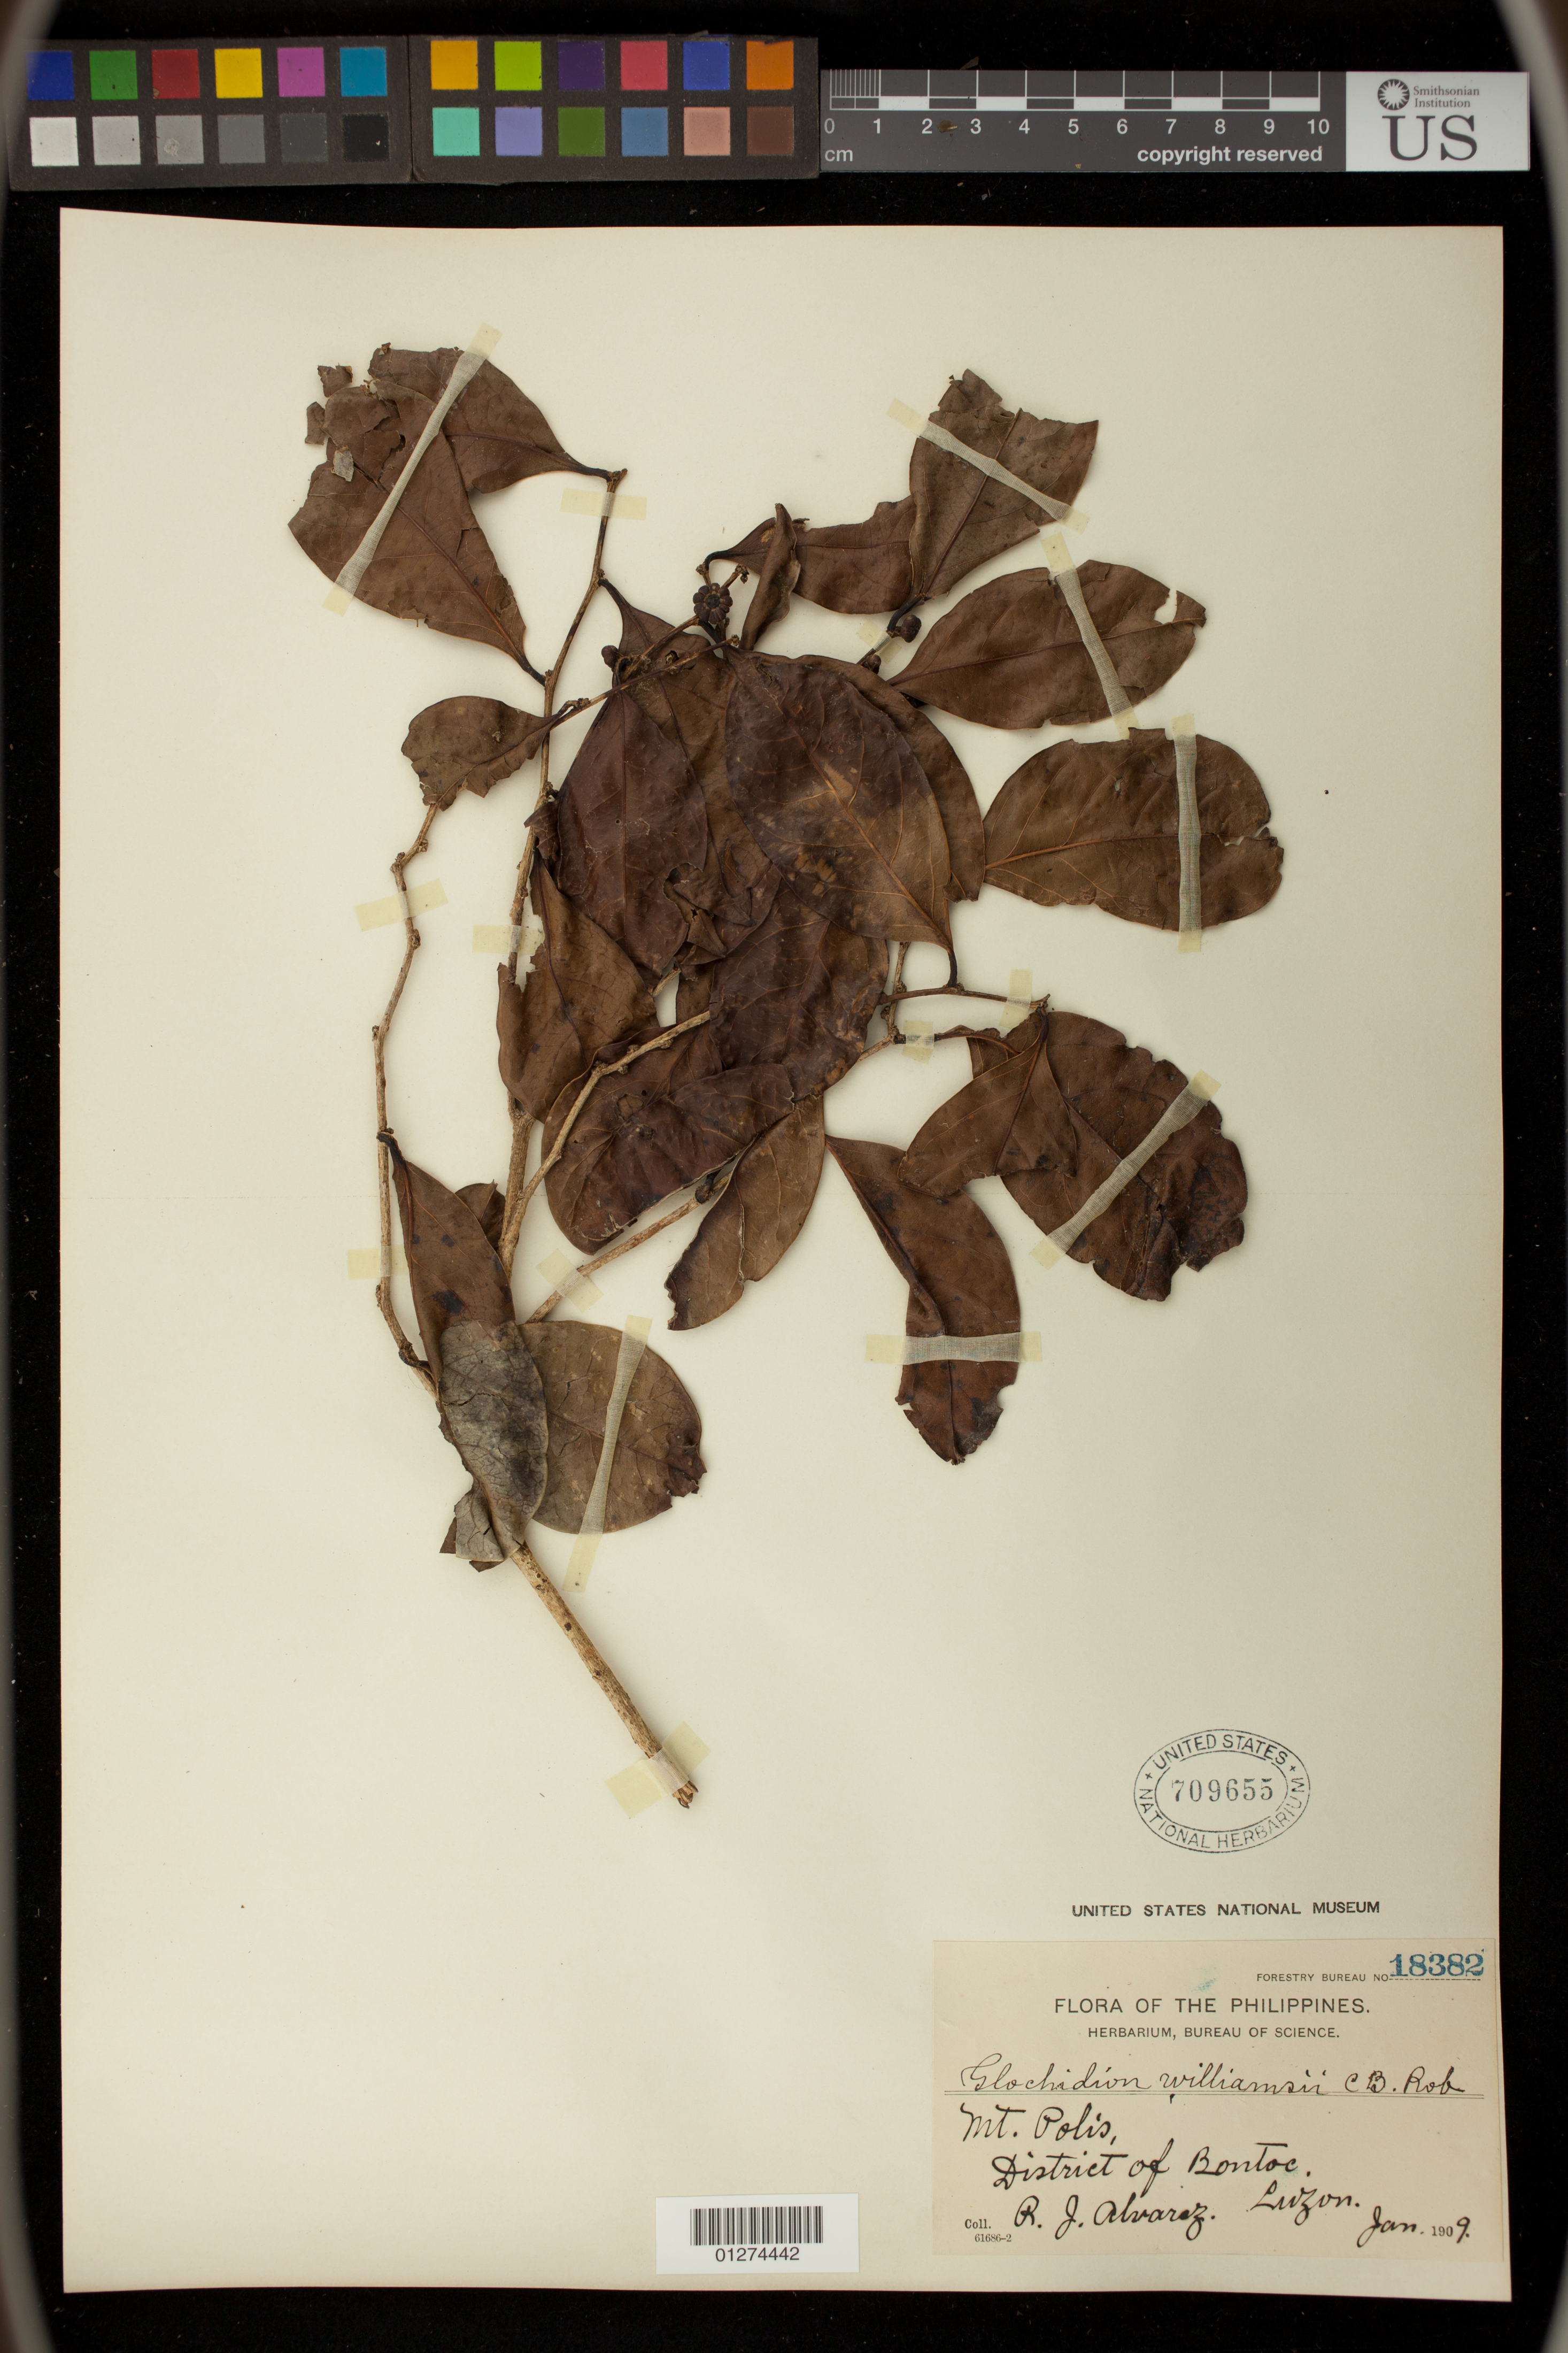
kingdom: Plantae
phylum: Tracheophyta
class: Magnoliopsida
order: Malpighiales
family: Phyllanthaceae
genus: Glochidion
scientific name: Glochidion williamsii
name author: C.B. Rob.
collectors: R. Alvarez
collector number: For. Bur. 18382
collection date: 1909-01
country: Philippines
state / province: Cordillera (Administrative Region)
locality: Mt. Polis, District of Bontoc, Luzon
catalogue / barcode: US 709655